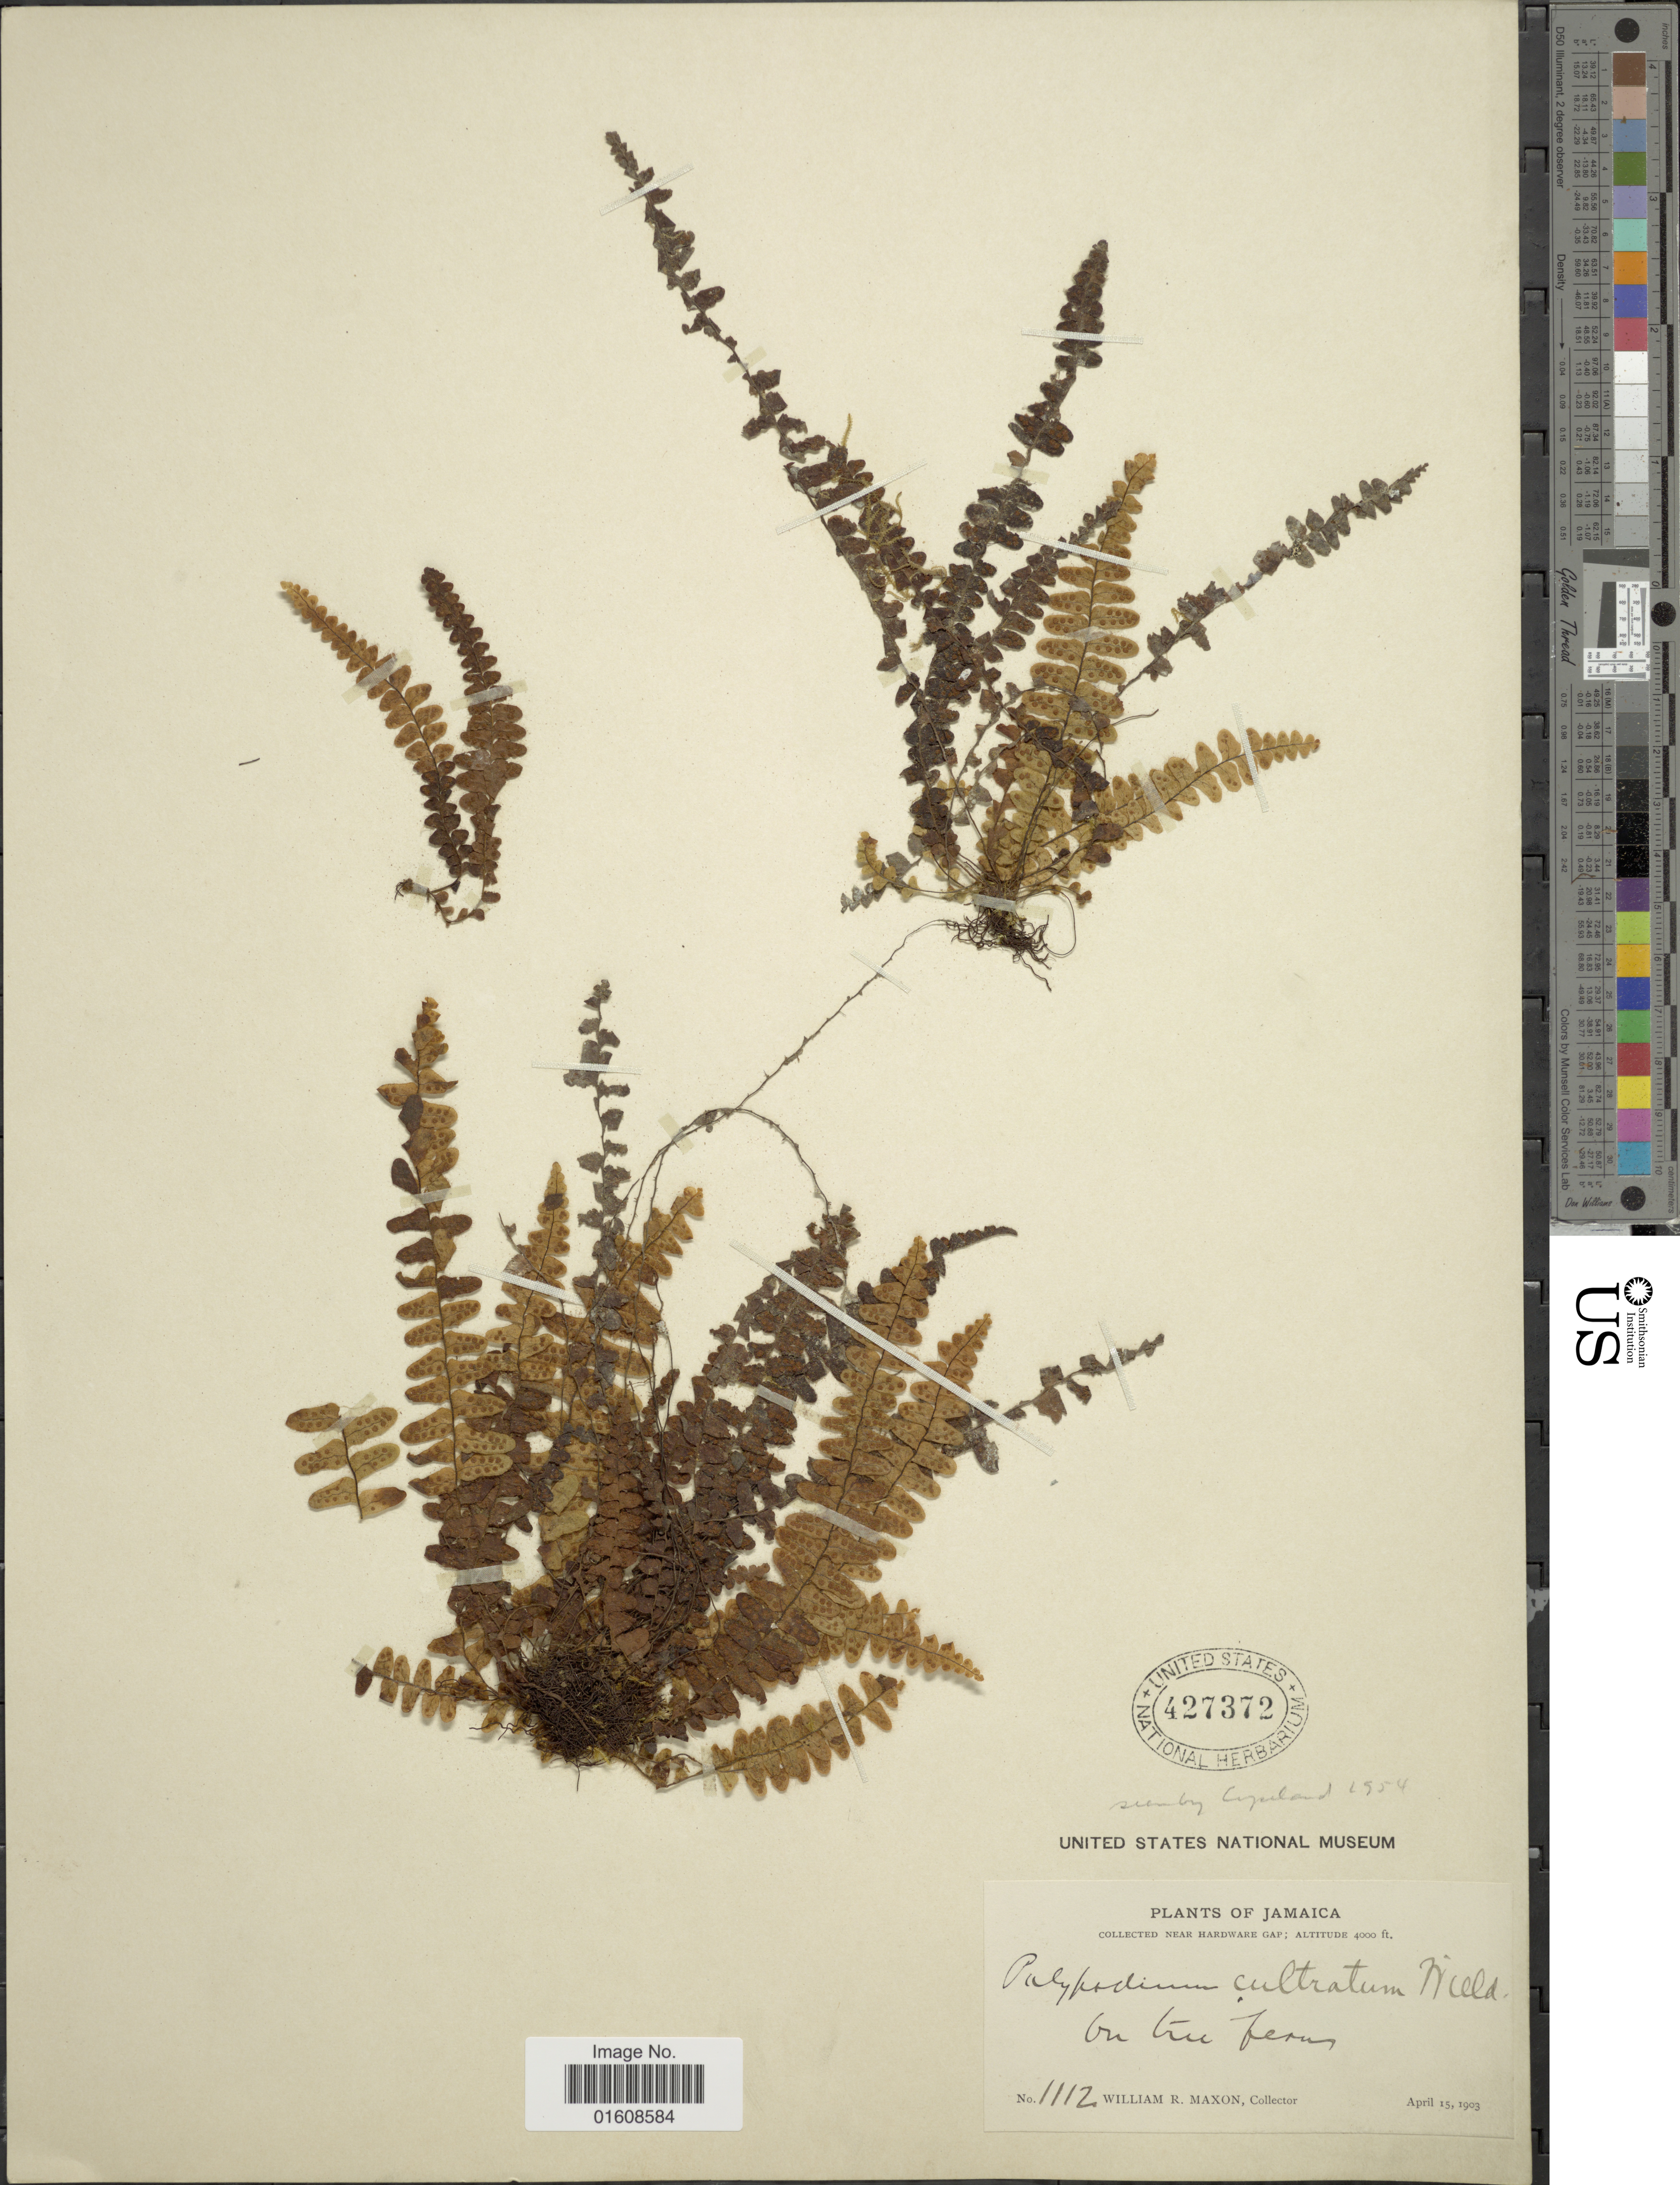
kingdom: Plantae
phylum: Tracheophyta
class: Polypodiopsida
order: Polypodiales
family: Polypodiaceae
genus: Alansmia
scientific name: Alansmia cultrata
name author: (Bory ex Willd.) Moguel & M. Kessler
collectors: W. R. Maxon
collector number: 1112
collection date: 1903-04-15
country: Jamaica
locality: Near Hardware Gap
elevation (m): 1219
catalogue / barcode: US 427372